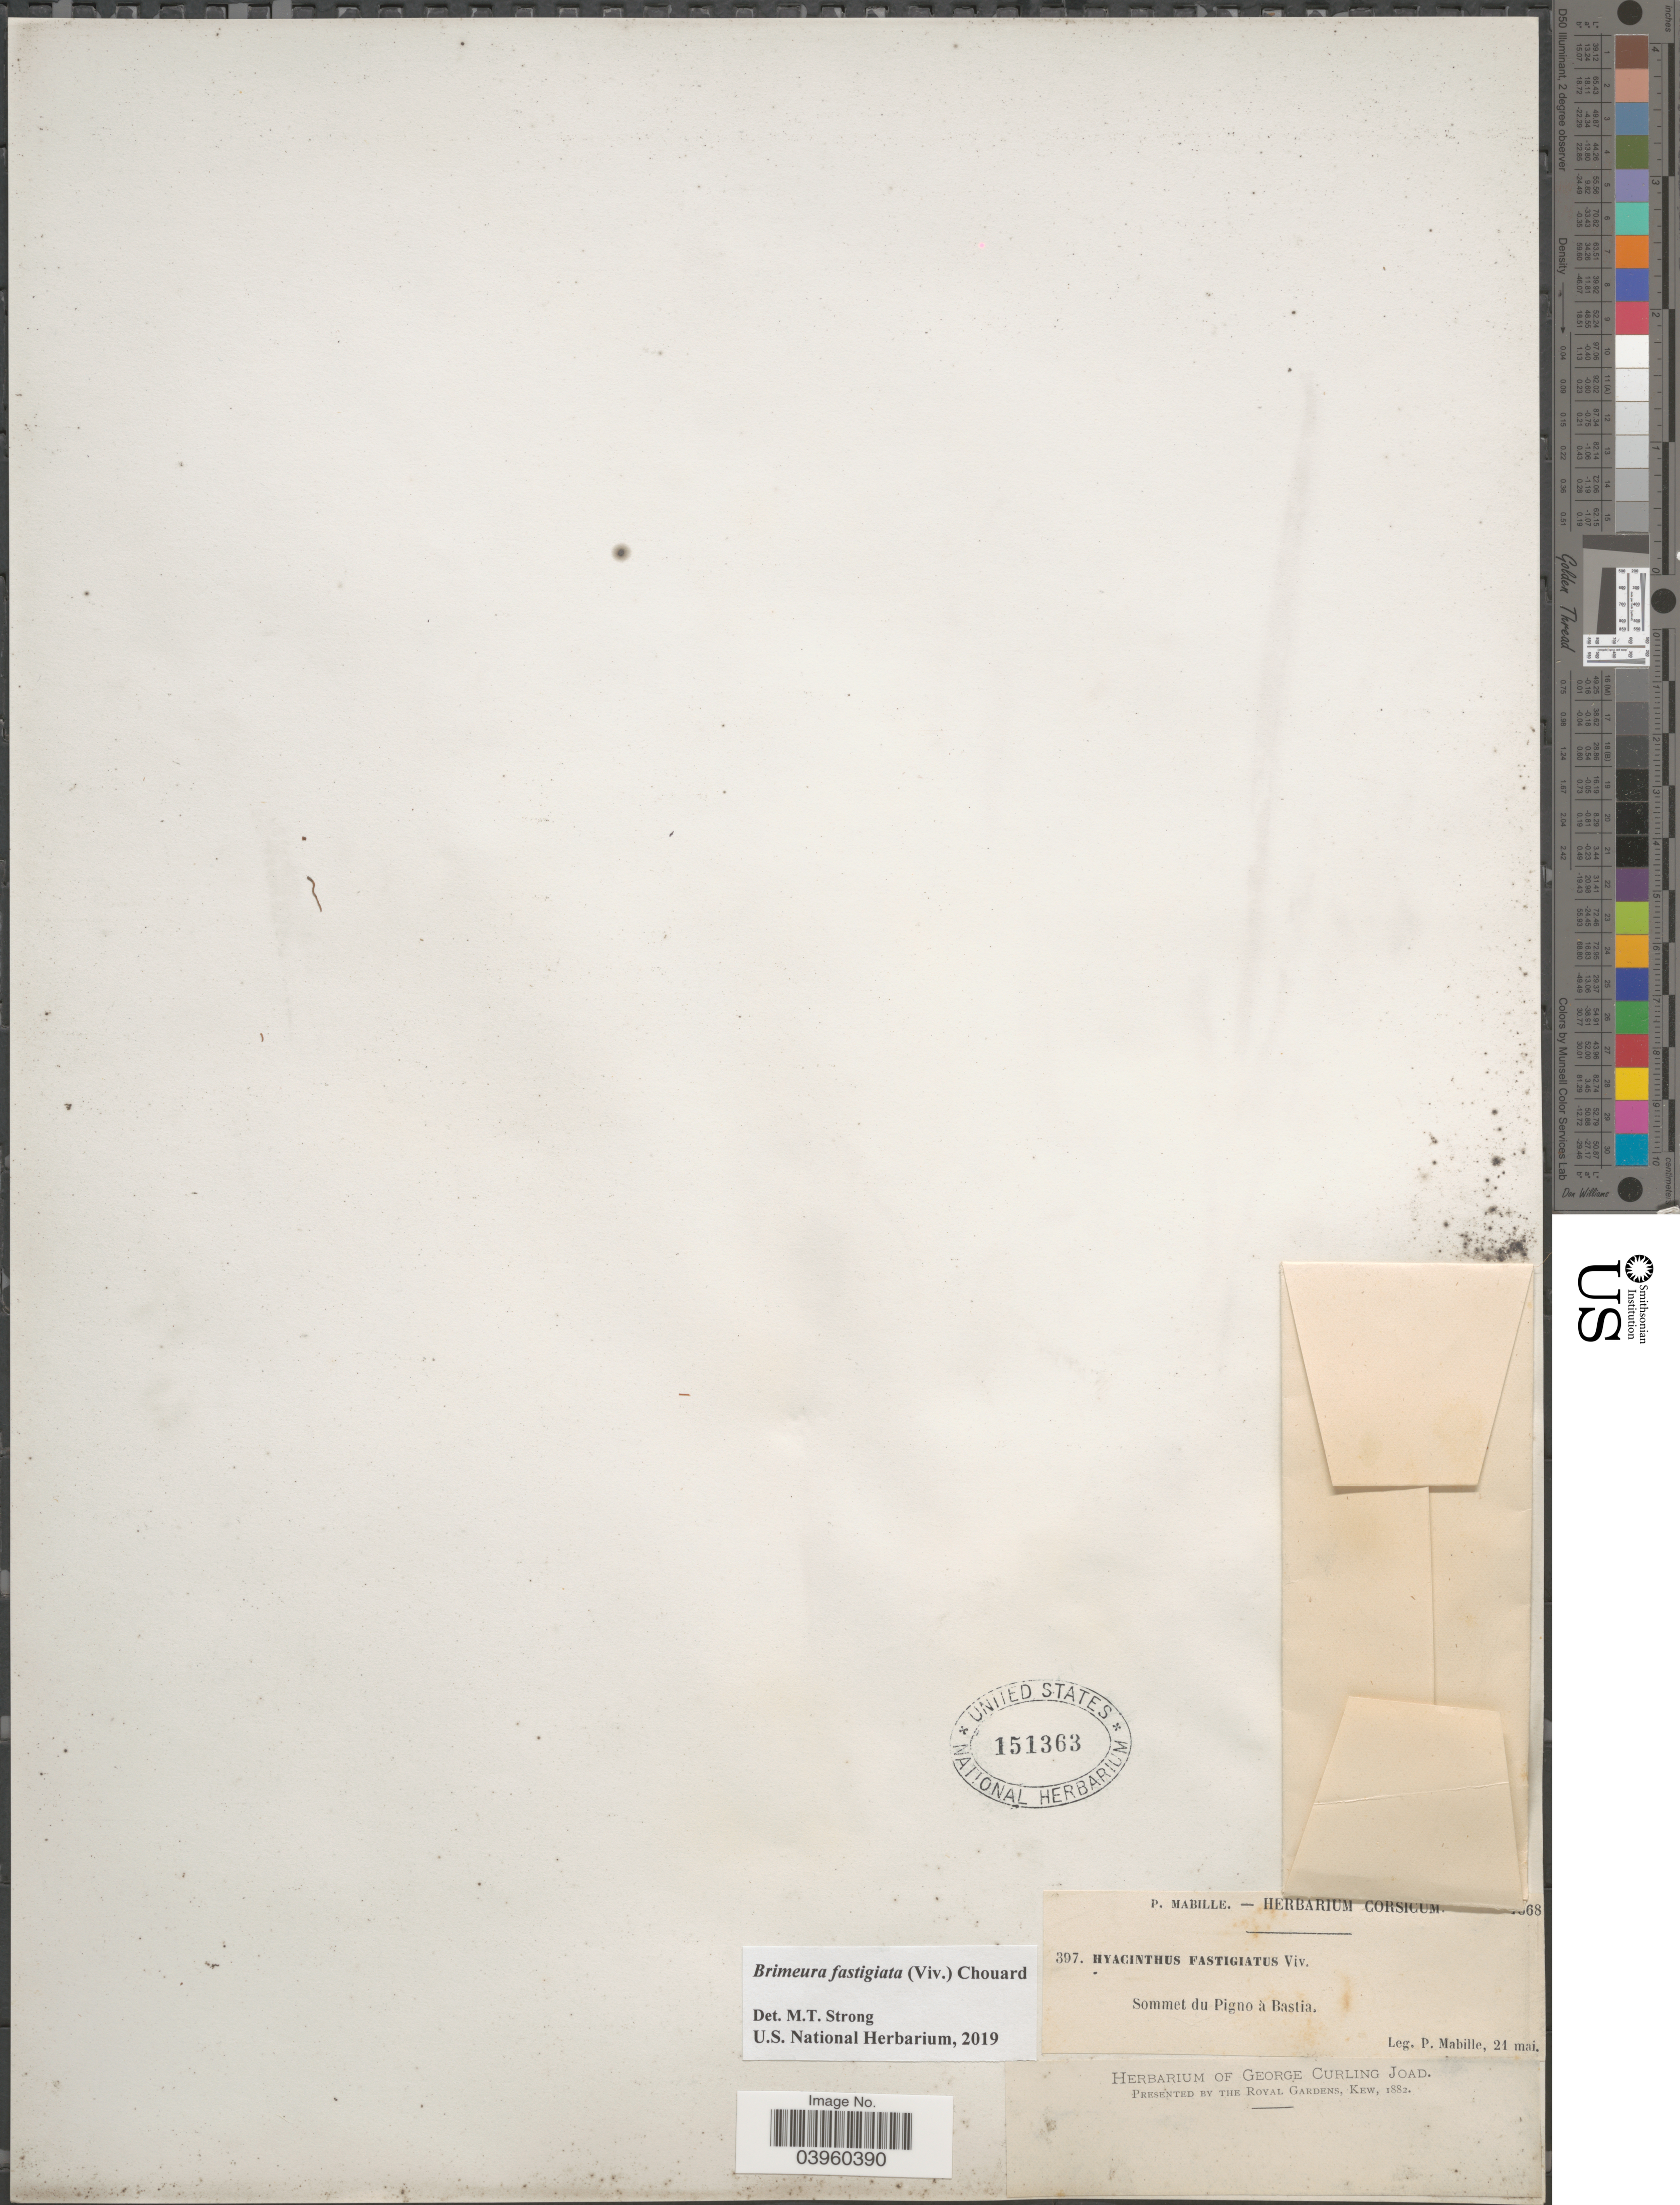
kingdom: Plantae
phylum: Tracheophyta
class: Liliopsida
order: Asparagales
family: Asparagaceae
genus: Brimeura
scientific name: Brimeura fastigiata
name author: (Viv.) Chouard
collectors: P. Mabille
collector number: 397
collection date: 1868-05-21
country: France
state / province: Corsica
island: Corse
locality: Sommet du Pigno à Bastia.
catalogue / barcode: US 151363